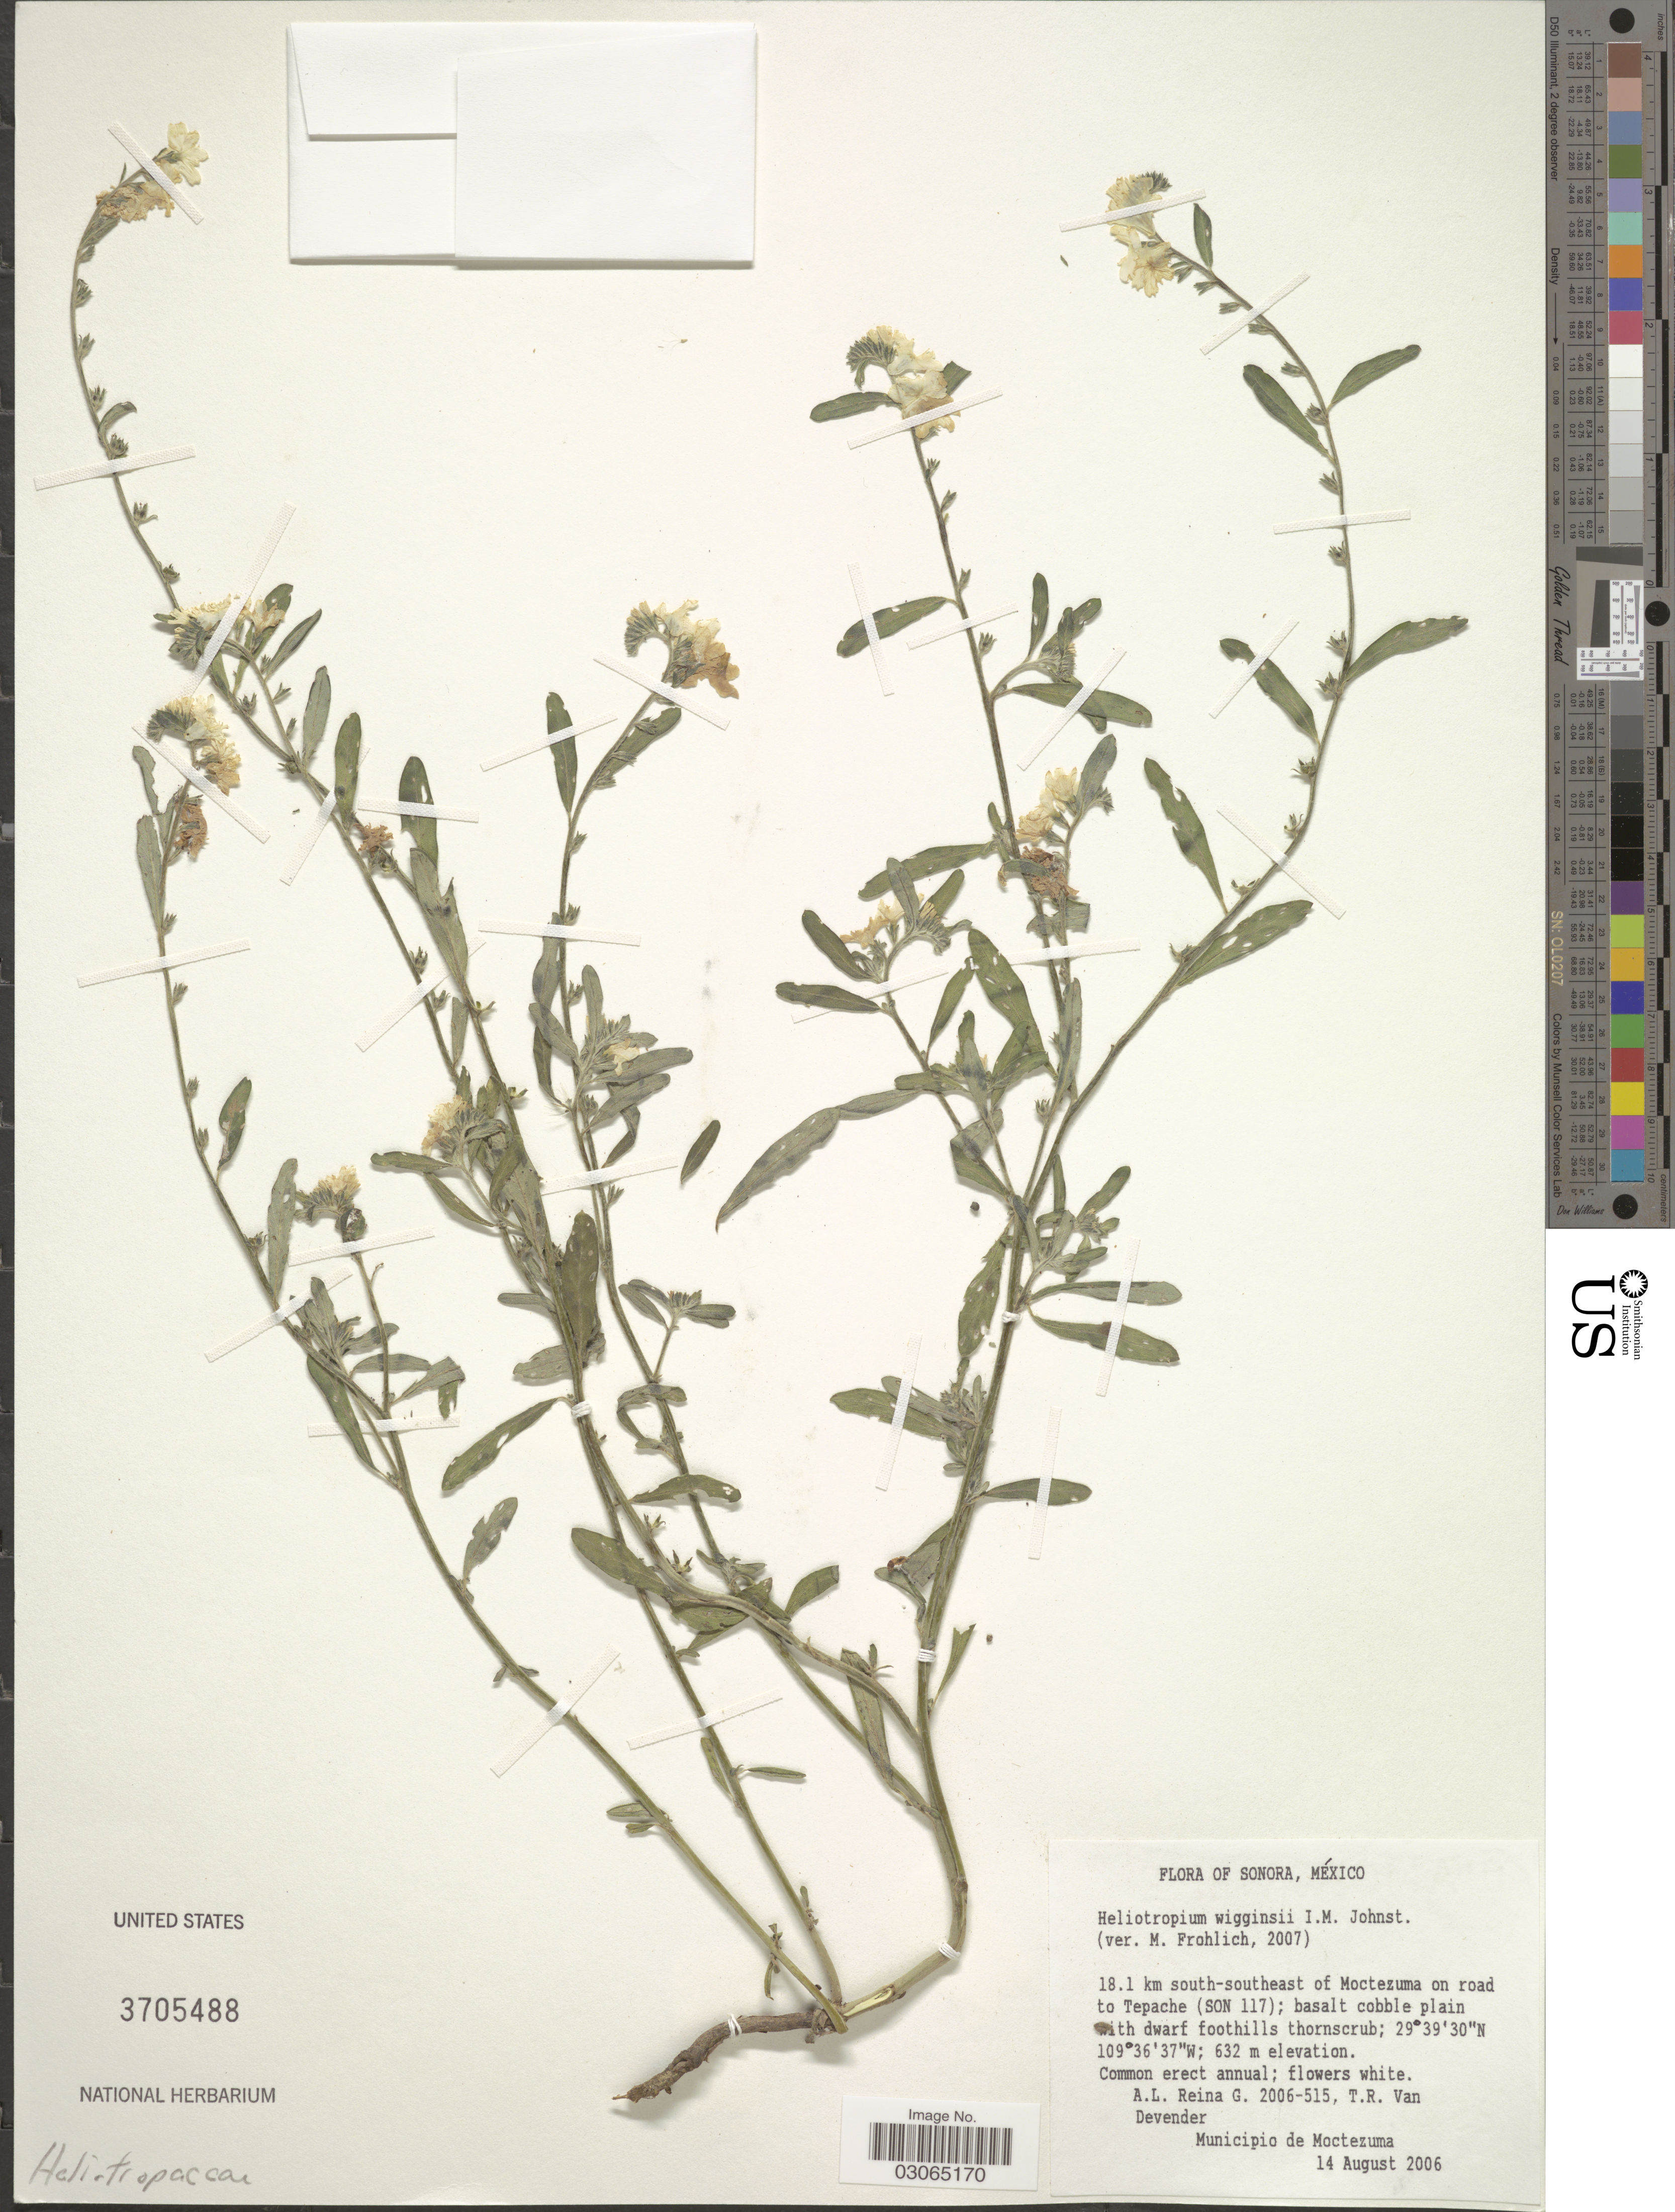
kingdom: Plantae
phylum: Tracheophyta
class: Magnoliopsida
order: Boraginales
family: Heliotropiaceae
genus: Heliotropium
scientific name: Heliotropium wigginsii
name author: I.M. Johnst.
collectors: A. L. Reina G. & T. R. Van Devender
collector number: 2006-515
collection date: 2006-08-14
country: Mexico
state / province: Sonora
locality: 18.1 km south-southeast of Moctezuma on road to Tepache (SON 117).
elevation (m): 632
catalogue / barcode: US 3705488